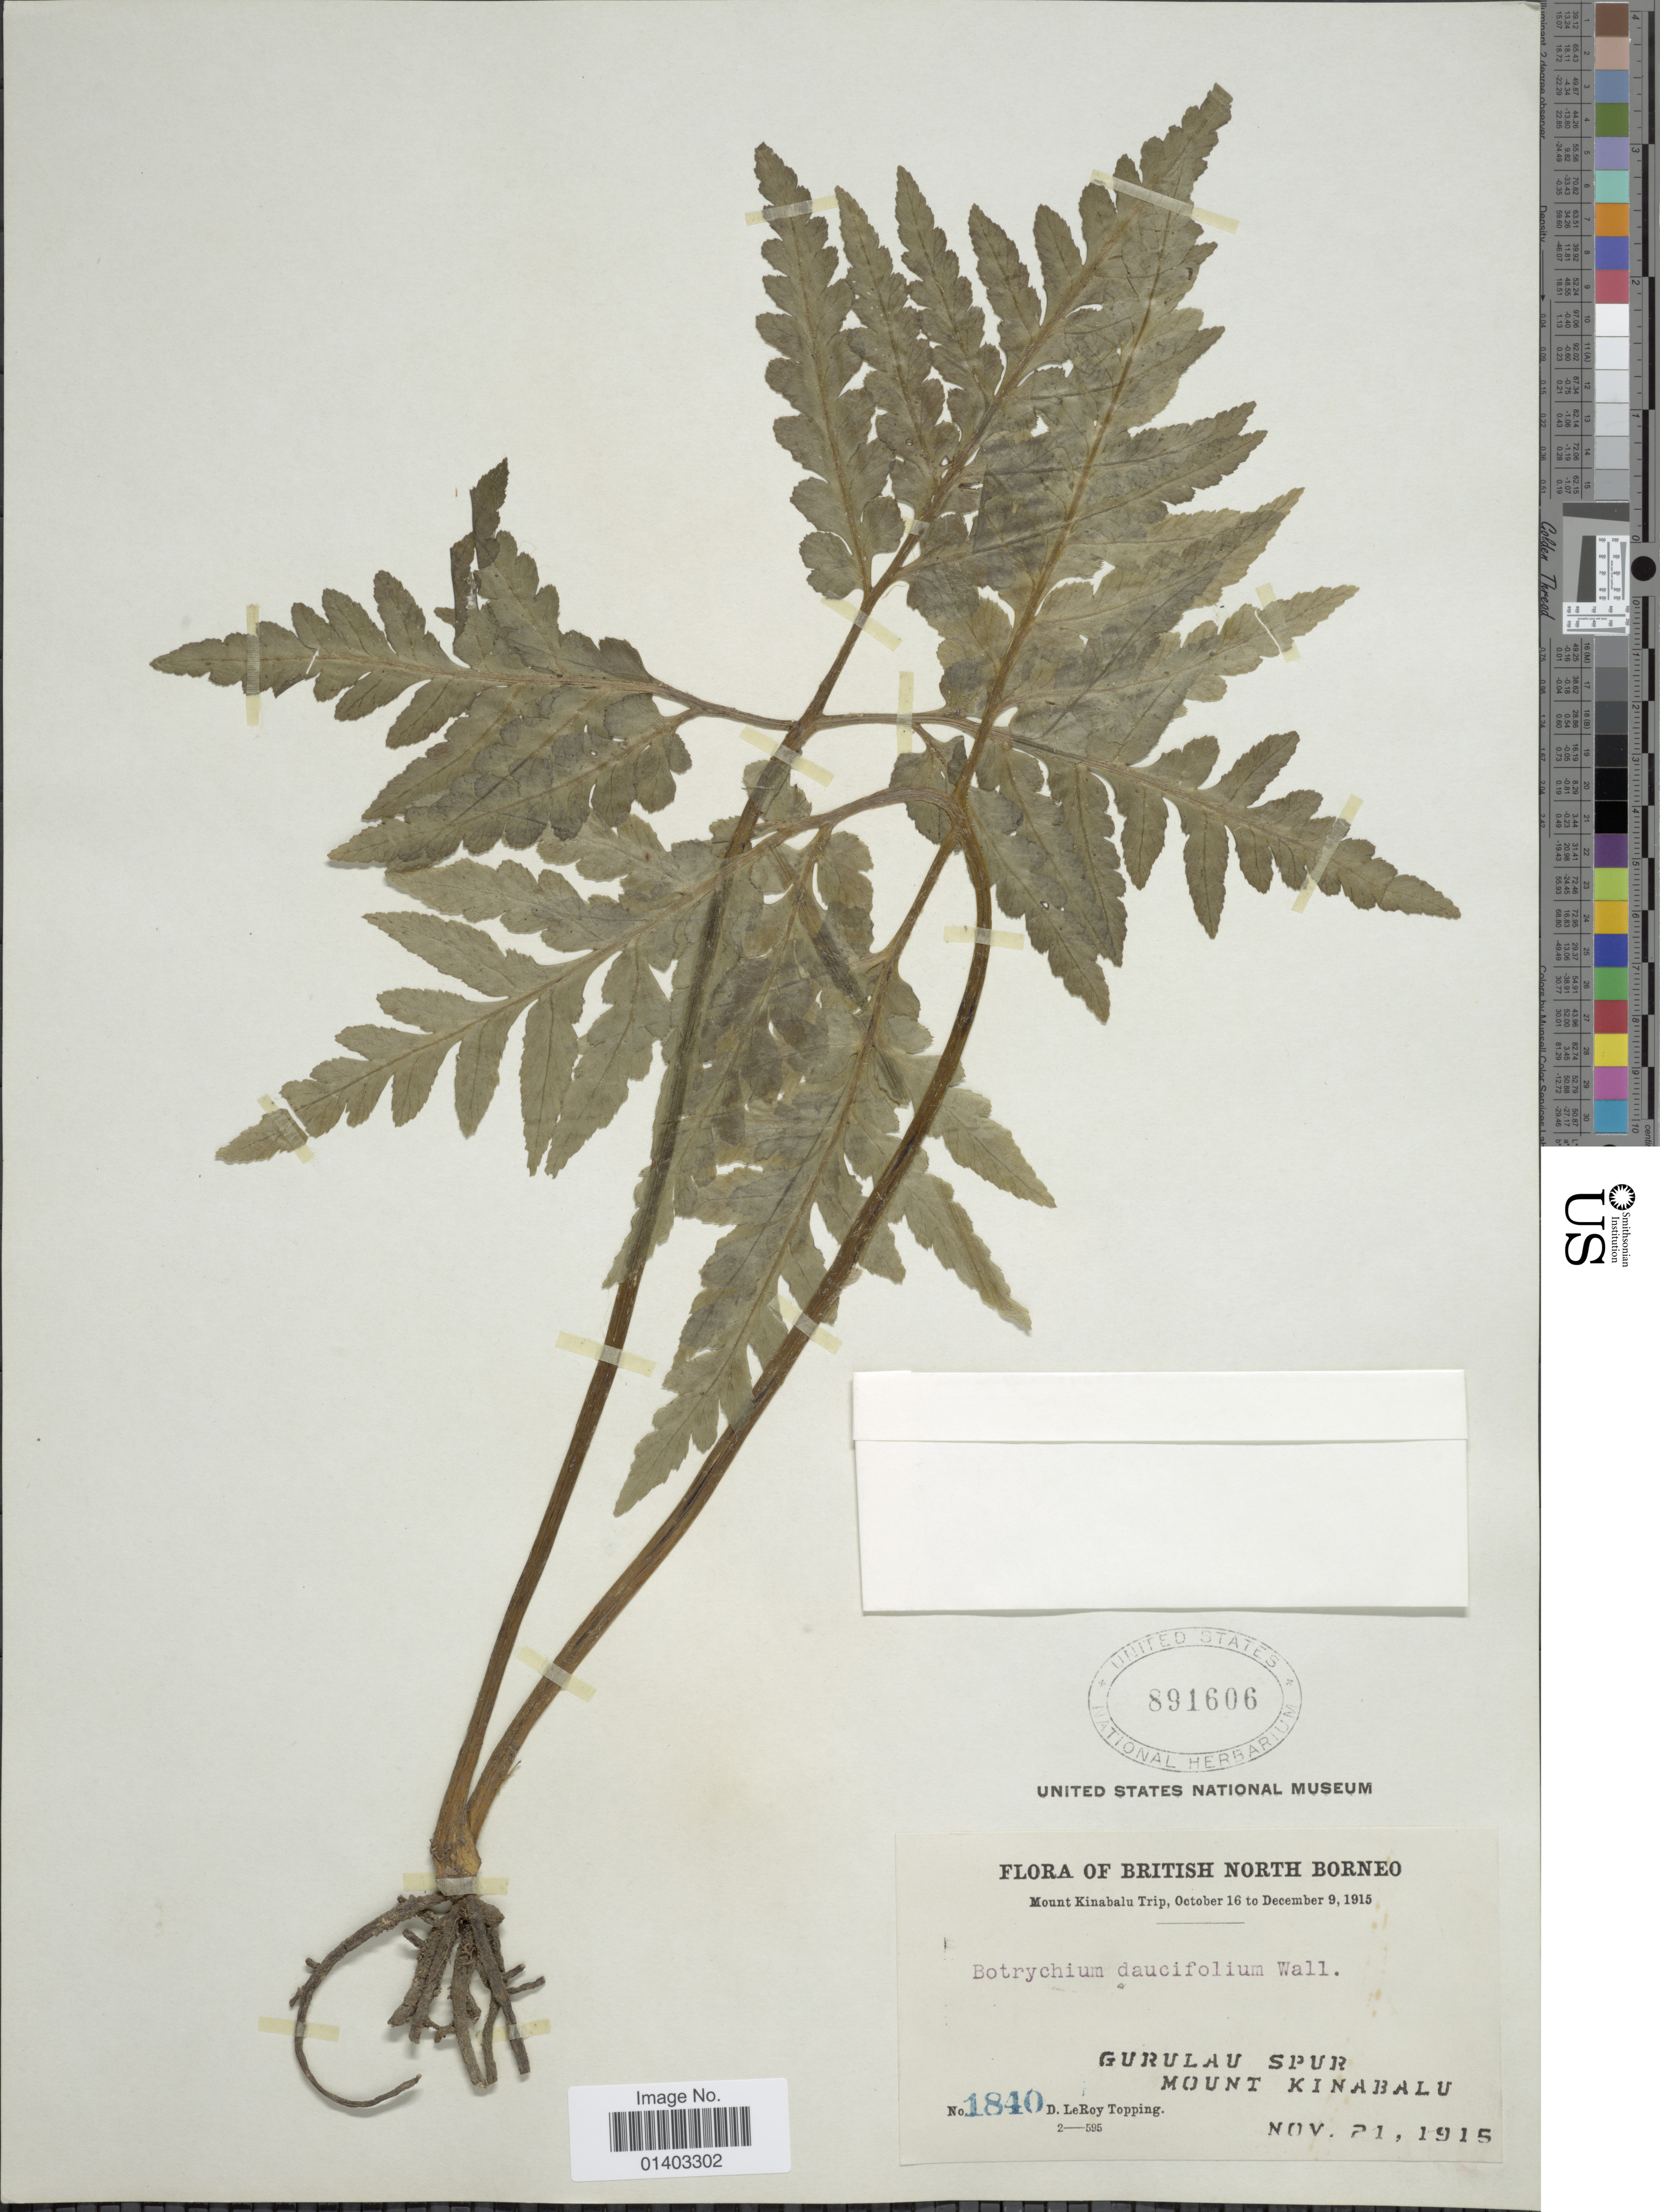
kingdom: Plantae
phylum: Tracheophyta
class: Polypodiopsida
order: Ophioglossales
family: Ophioglossaceae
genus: Botrychium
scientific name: Botrychium daucifolium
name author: (Wall.) Hook. & Grev.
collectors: D. L. Topping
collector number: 1840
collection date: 1915-11-21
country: Malaysia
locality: Mount Kinabalu trip, Gurulau Spur Mount Kinabalu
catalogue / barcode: US 891606